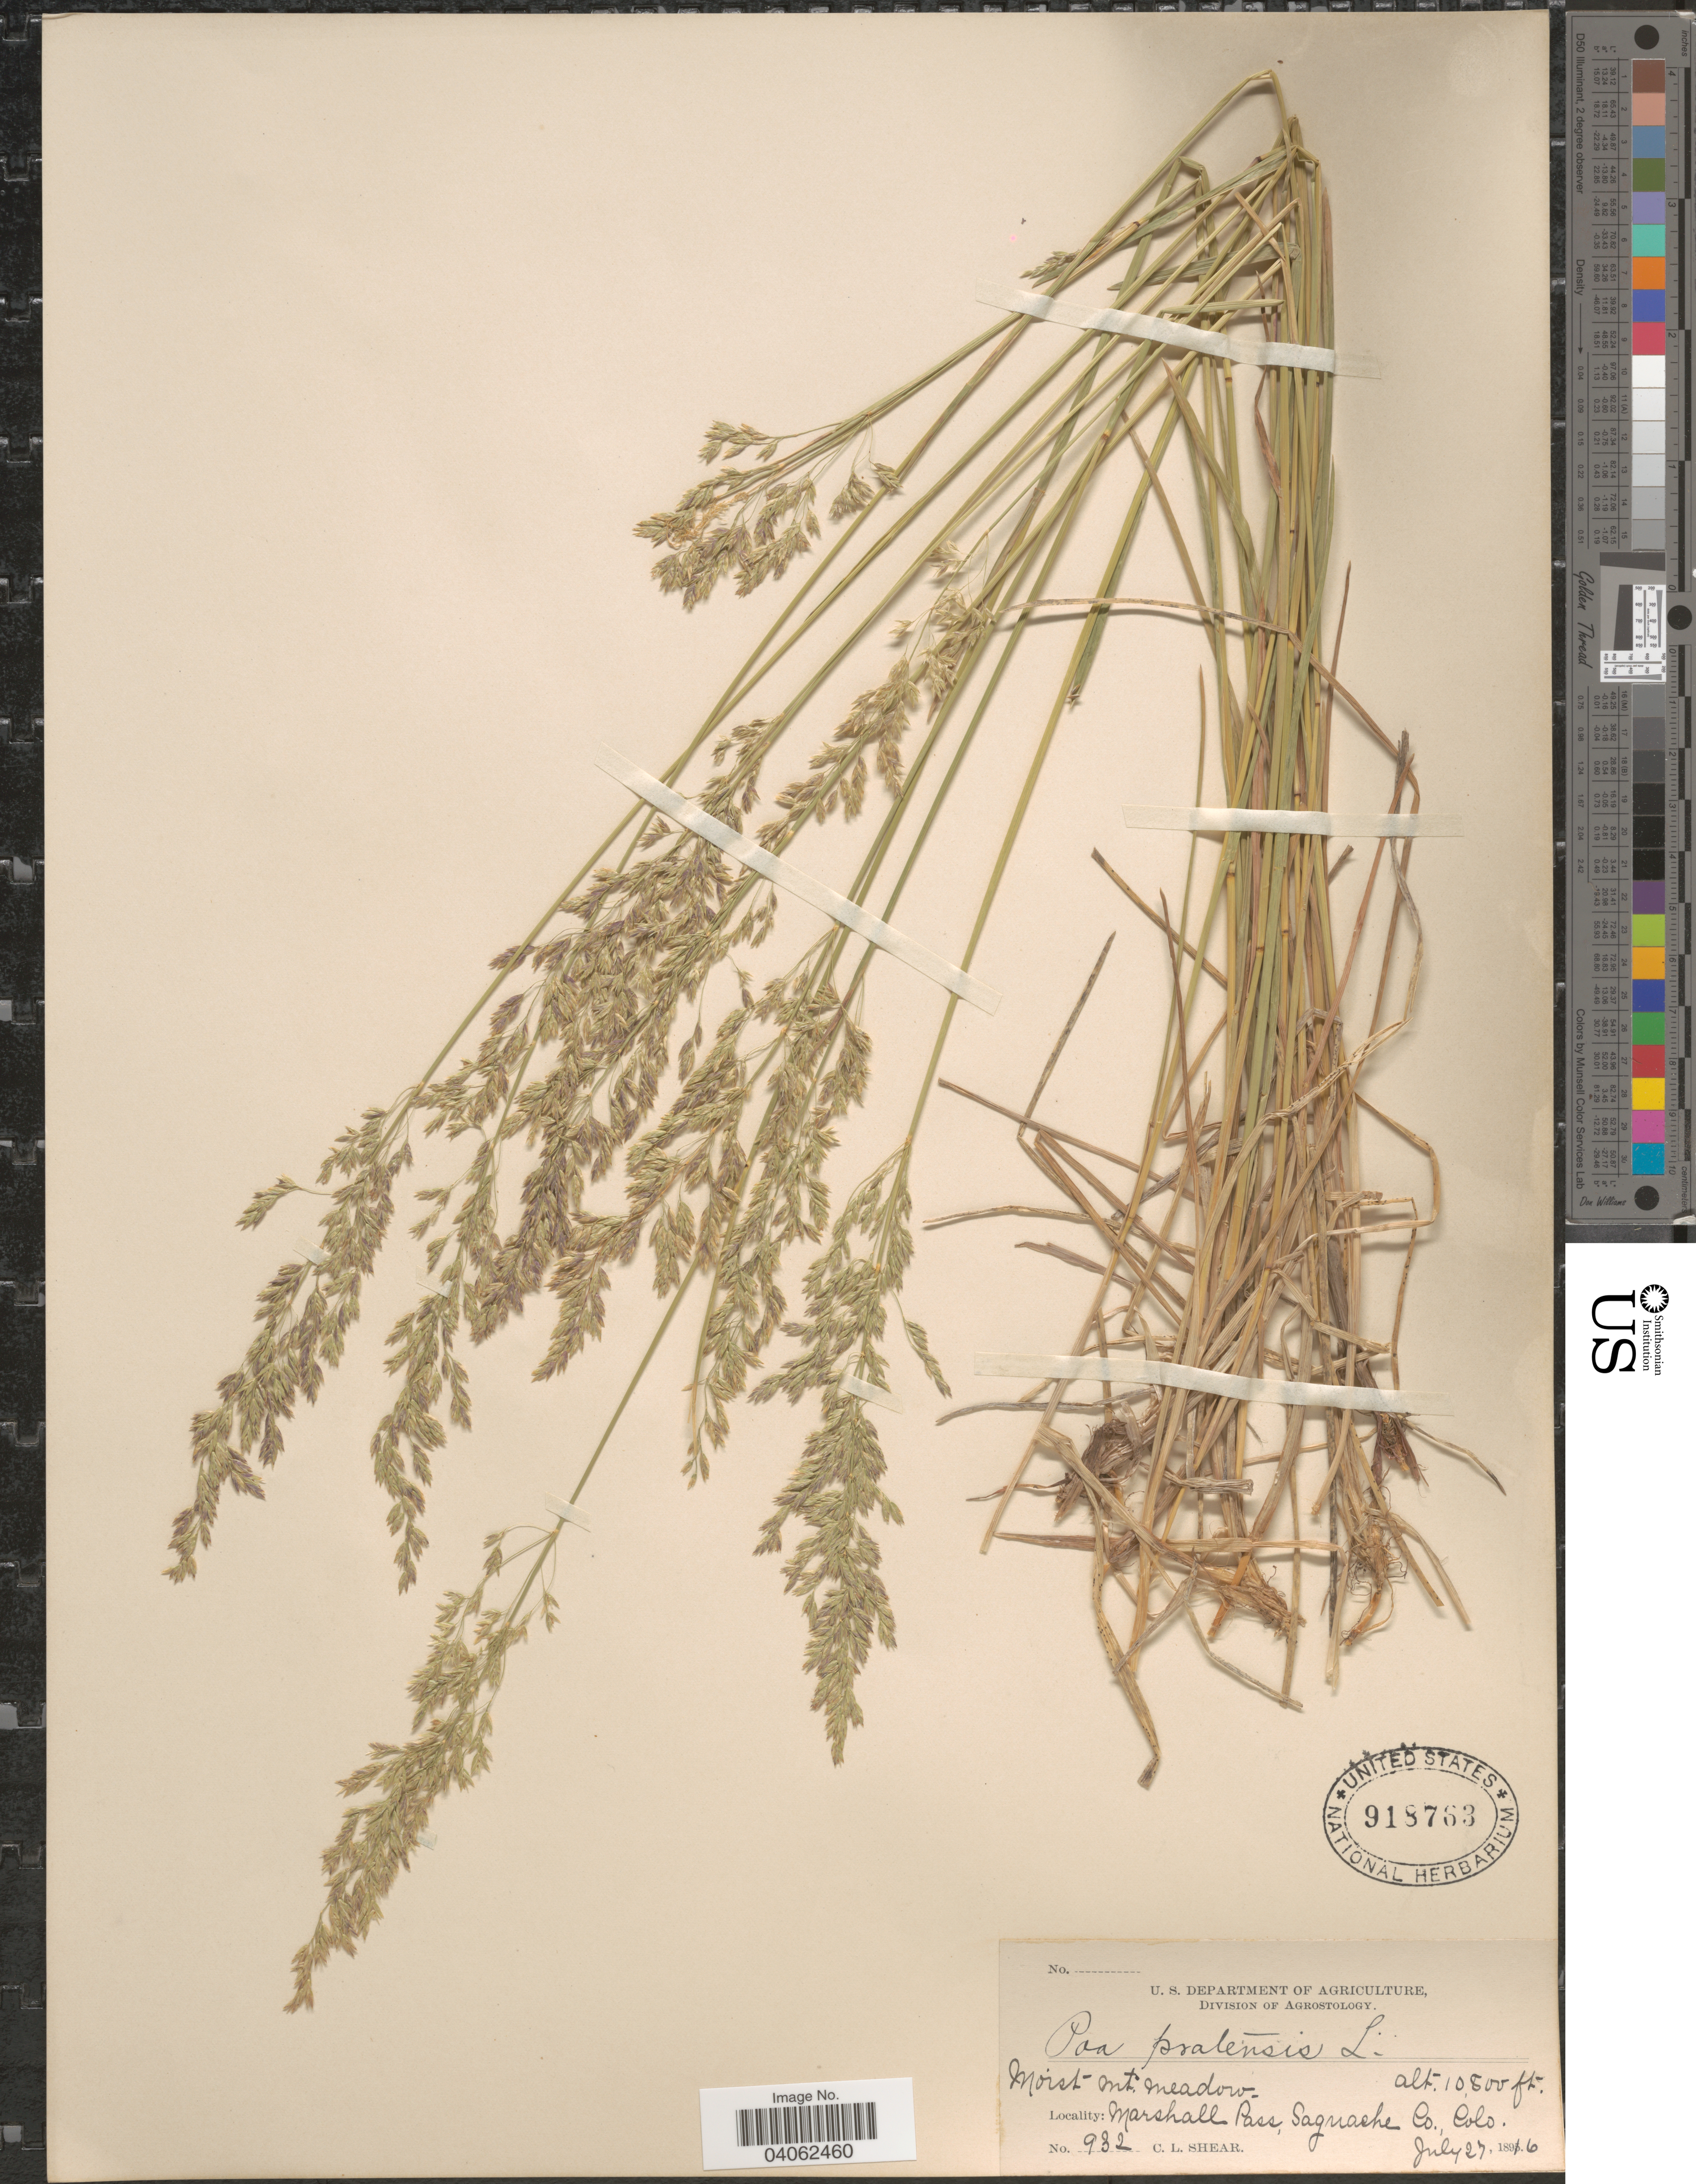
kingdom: Plantae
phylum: Tracheophyta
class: Liliopsida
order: Poales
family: Poaceae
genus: Poa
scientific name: Poa pratensis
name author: L.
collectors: C. L. Shear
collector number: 932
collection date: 1896-07-27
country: United States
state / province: Colorado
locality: Marshall Pass, Saguache Co.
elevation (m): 3292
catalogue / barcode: US 918763